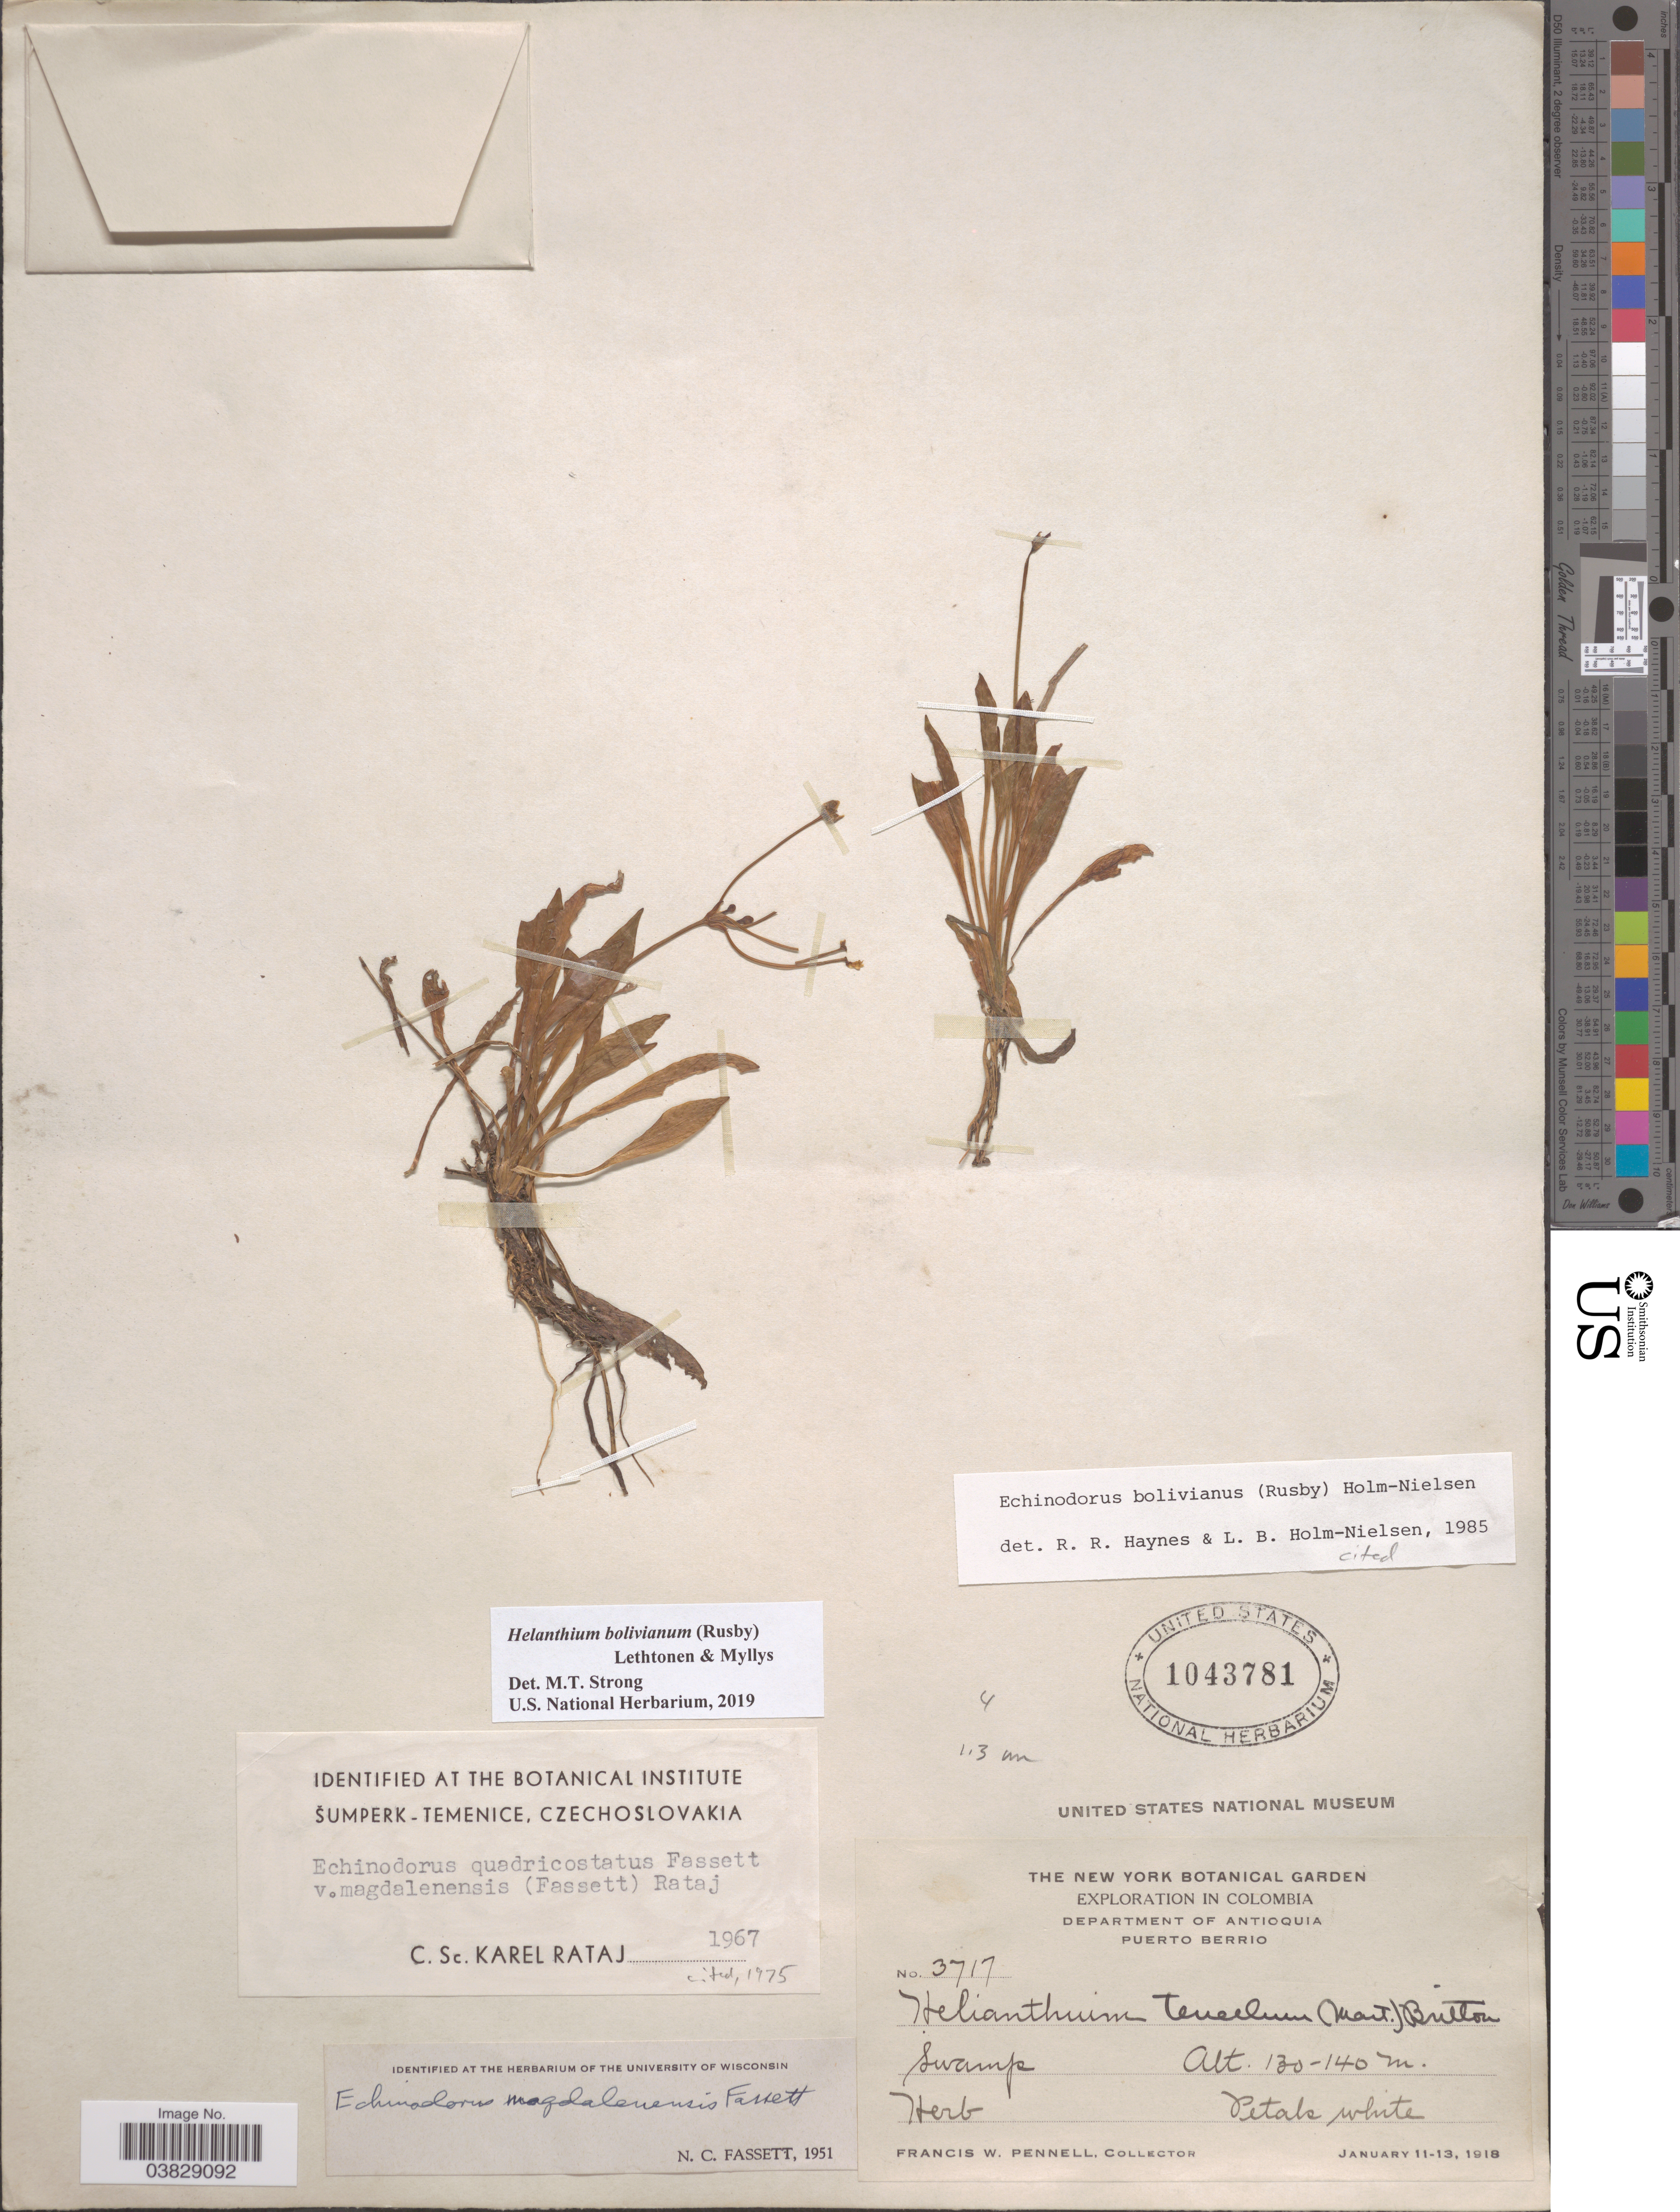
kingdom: Plantae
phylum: Tracheophyta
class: Liliopsida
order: Alismatales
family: Alismataceae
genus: Helanthium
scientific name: Helanthium bolivianum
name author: (Rusby) Lehtonen & Myllys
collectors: F. W. Pennell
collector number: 3717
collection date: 1918-01-11/1918-01-13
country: Colombia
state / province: Antioquia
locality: Department of Antioquia. Puerto Berrio.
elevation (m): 130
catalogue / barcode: US 1043781